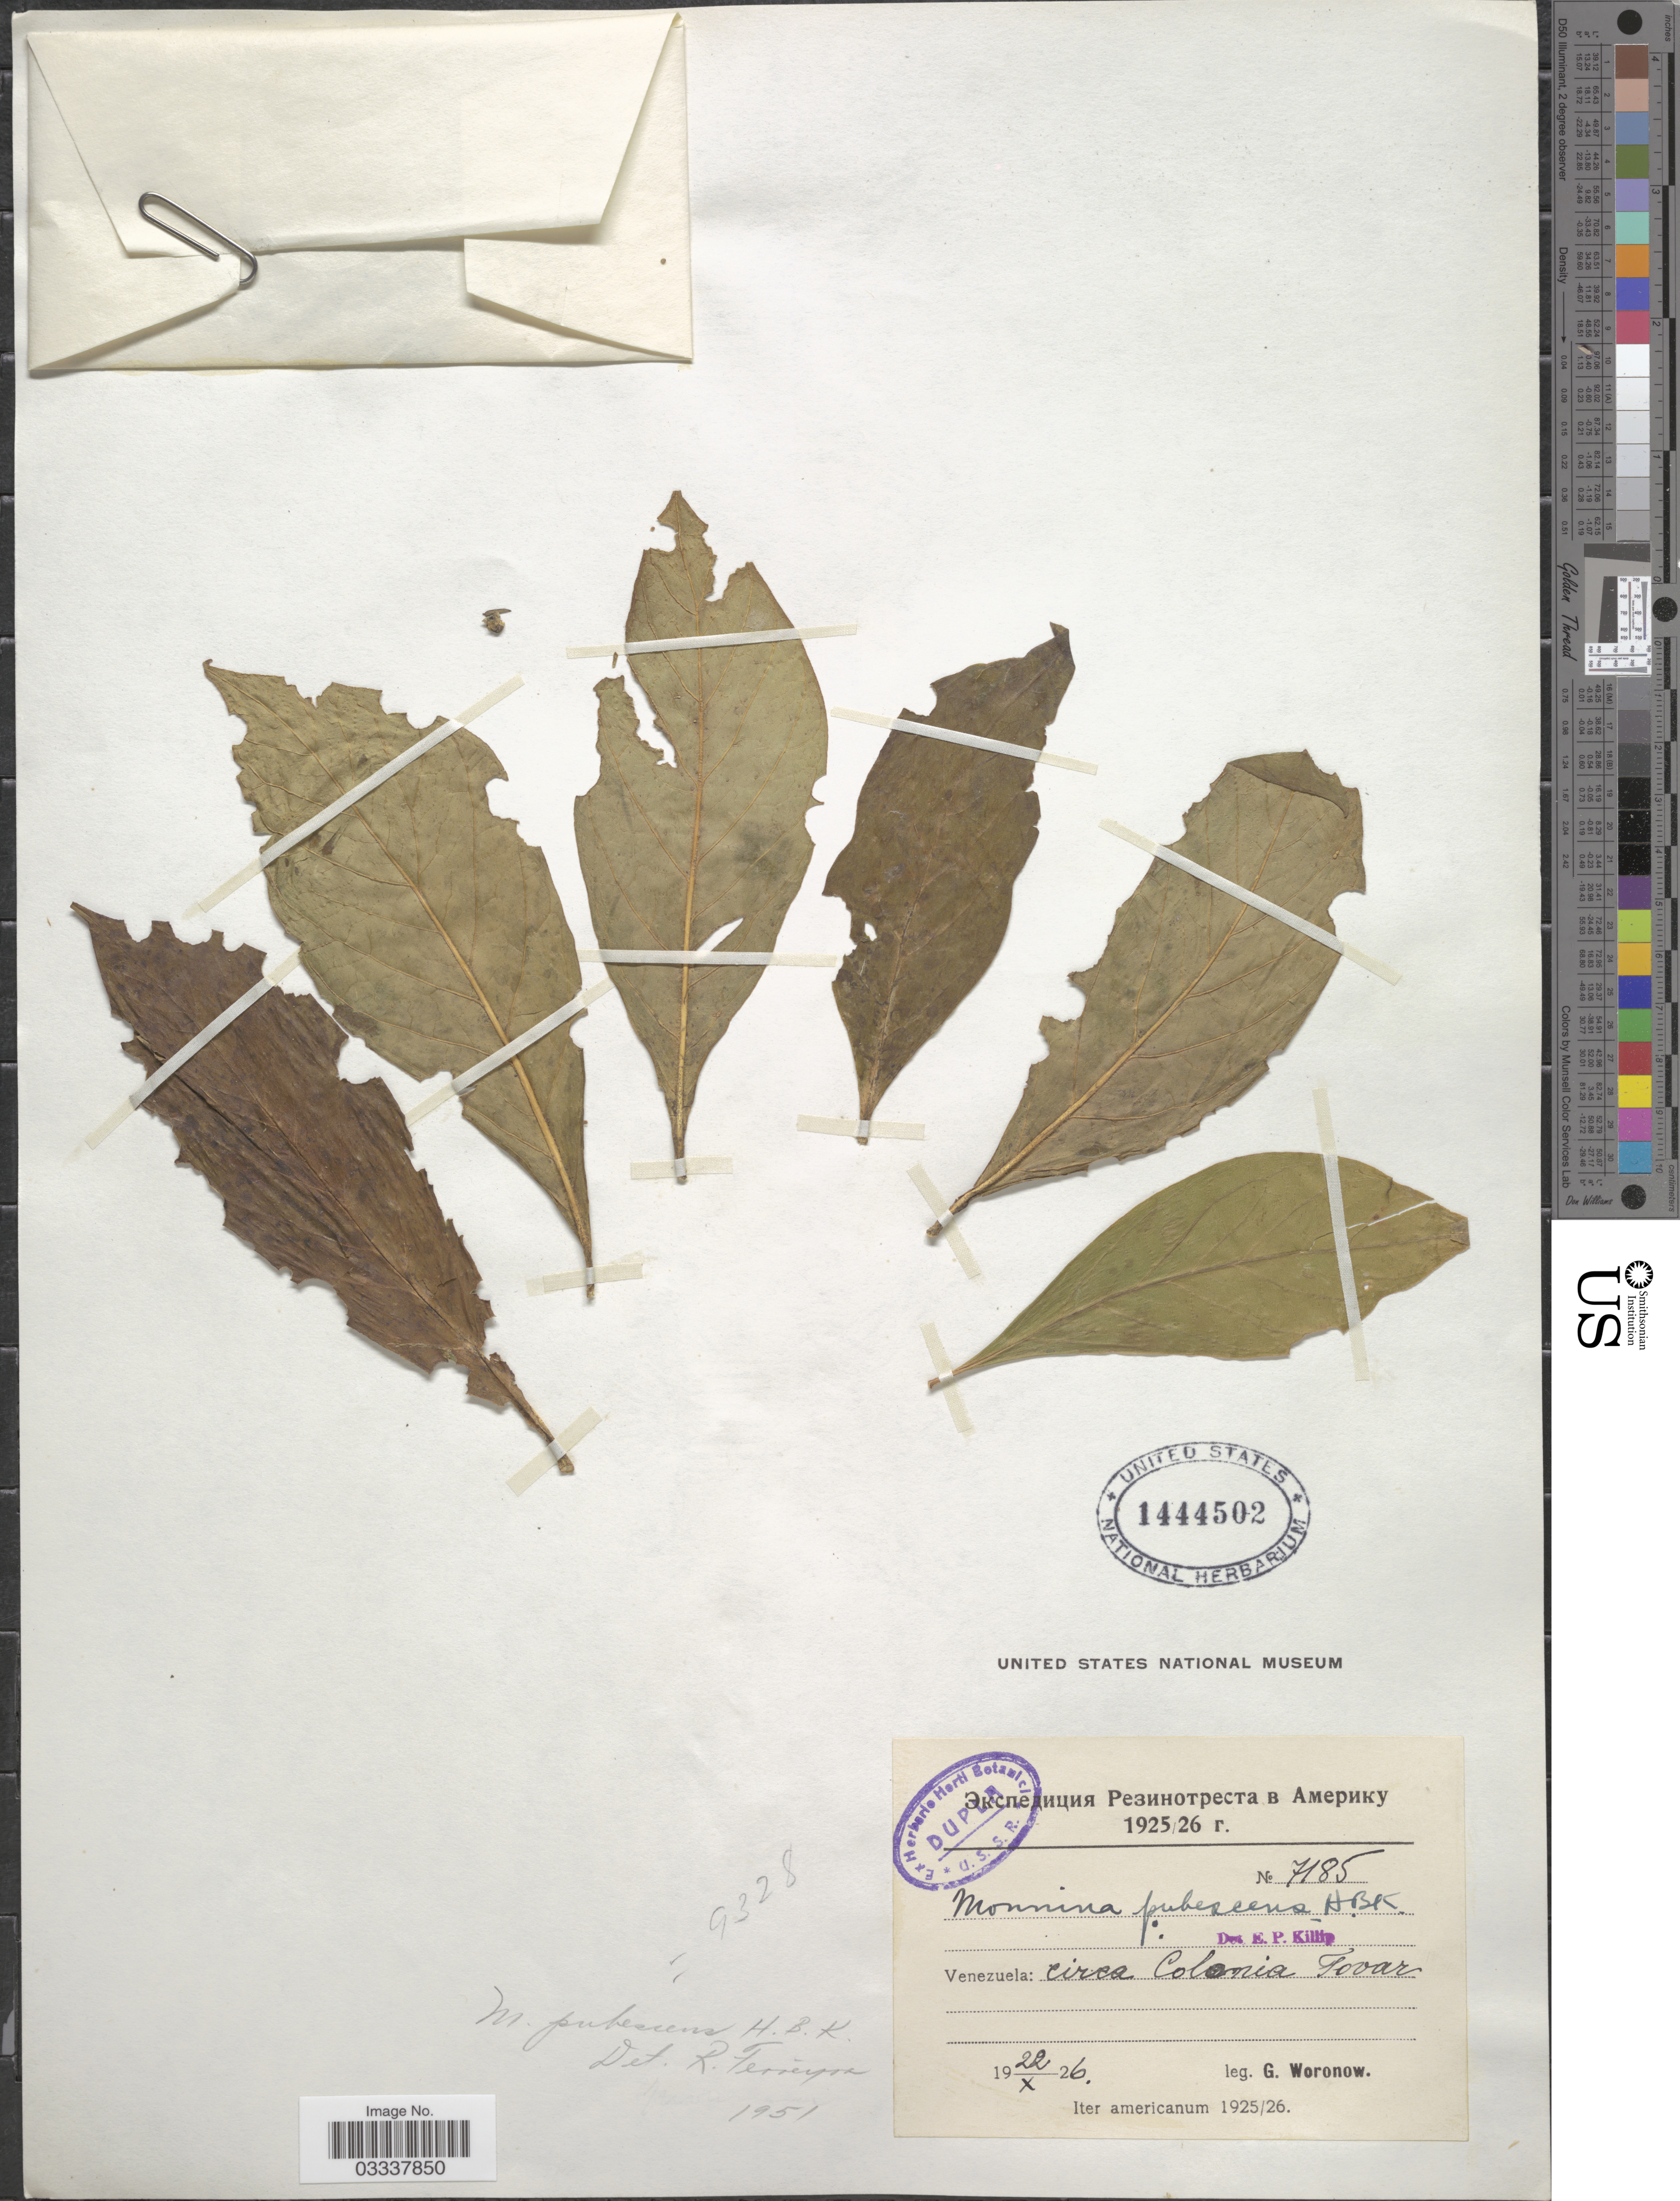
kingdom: Plantae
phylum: Tracheophyta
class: Magnoliopsida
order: Fabales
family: Polygalaceae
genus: Monnina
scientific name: Monnina pubescens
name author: Kunth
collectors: G. Woronow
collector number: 7185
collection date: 1926-10-22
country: Venezuela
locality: Circa Colonia Tovar.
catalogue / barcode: US 1444502